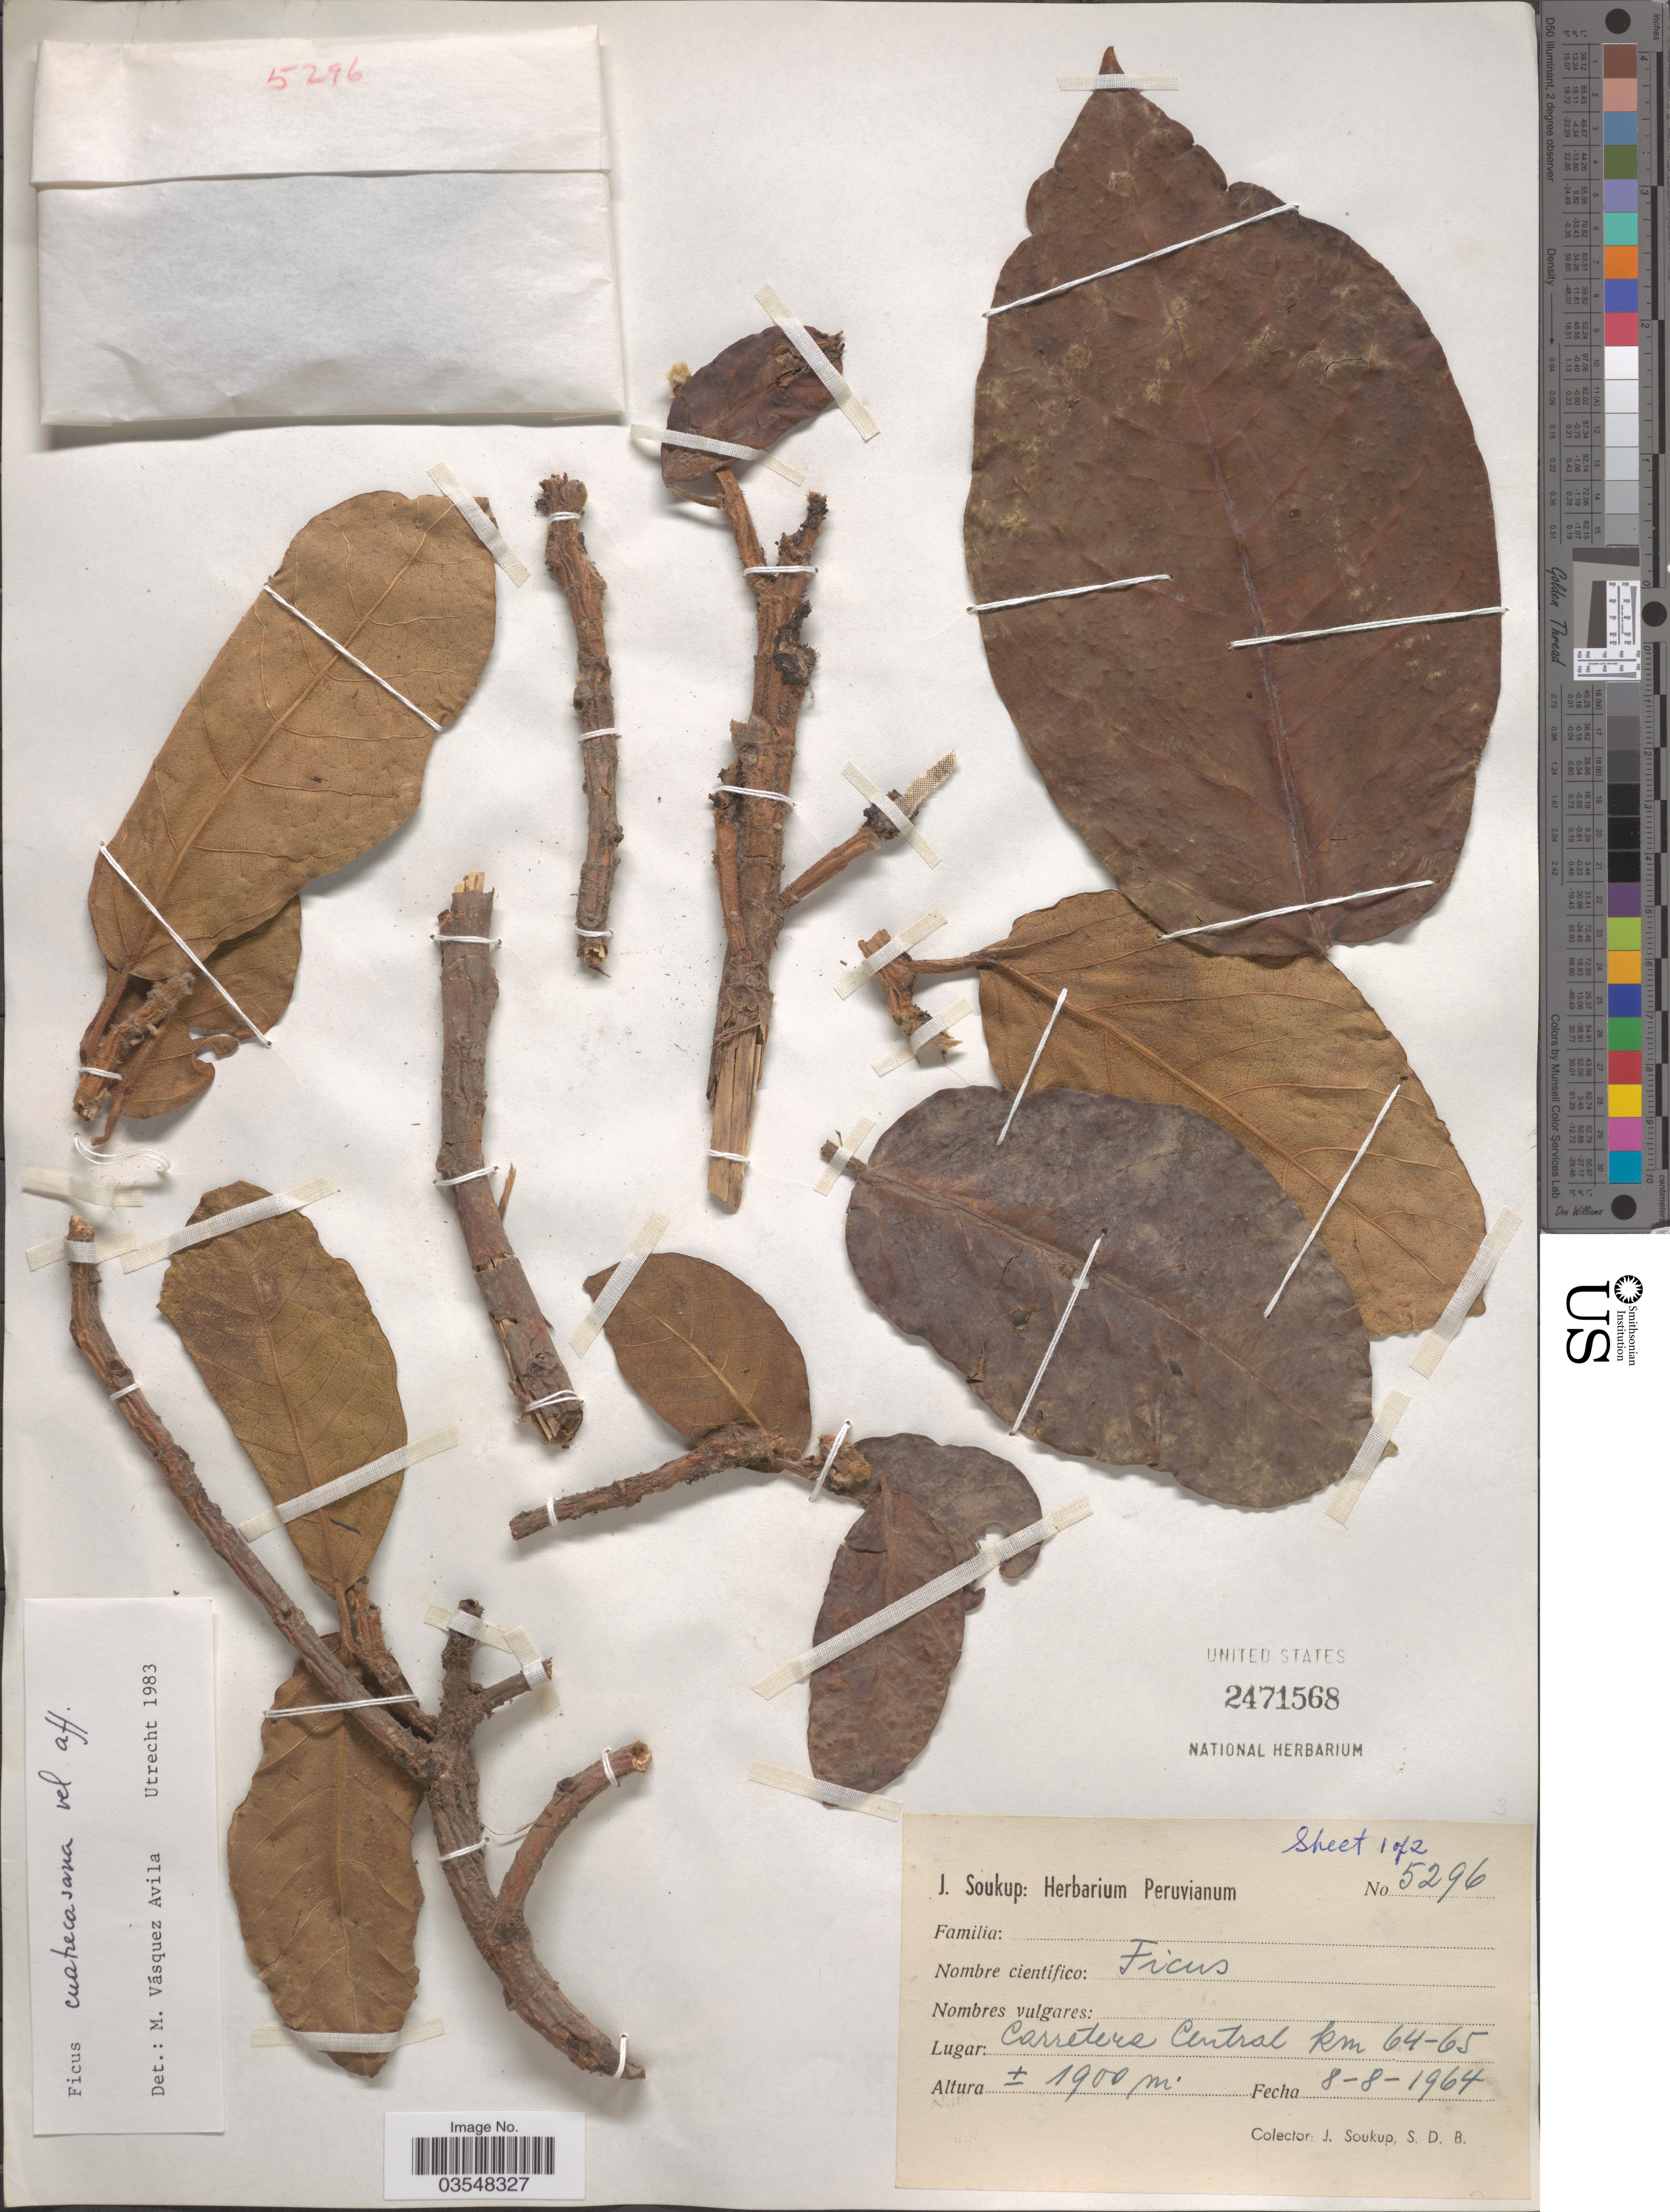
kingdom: Plantae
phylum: Tracheophyta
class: Magnoliopsida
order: Rosales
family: Moraceae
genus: Ficus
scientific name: Ficus cuatrecasasiana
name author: Dugand G.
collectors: J. Soukup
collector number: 5296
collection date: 1964-08-08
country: Peru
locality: Carretera Central km 64-65.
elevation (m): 1900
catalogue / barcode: US 2471568